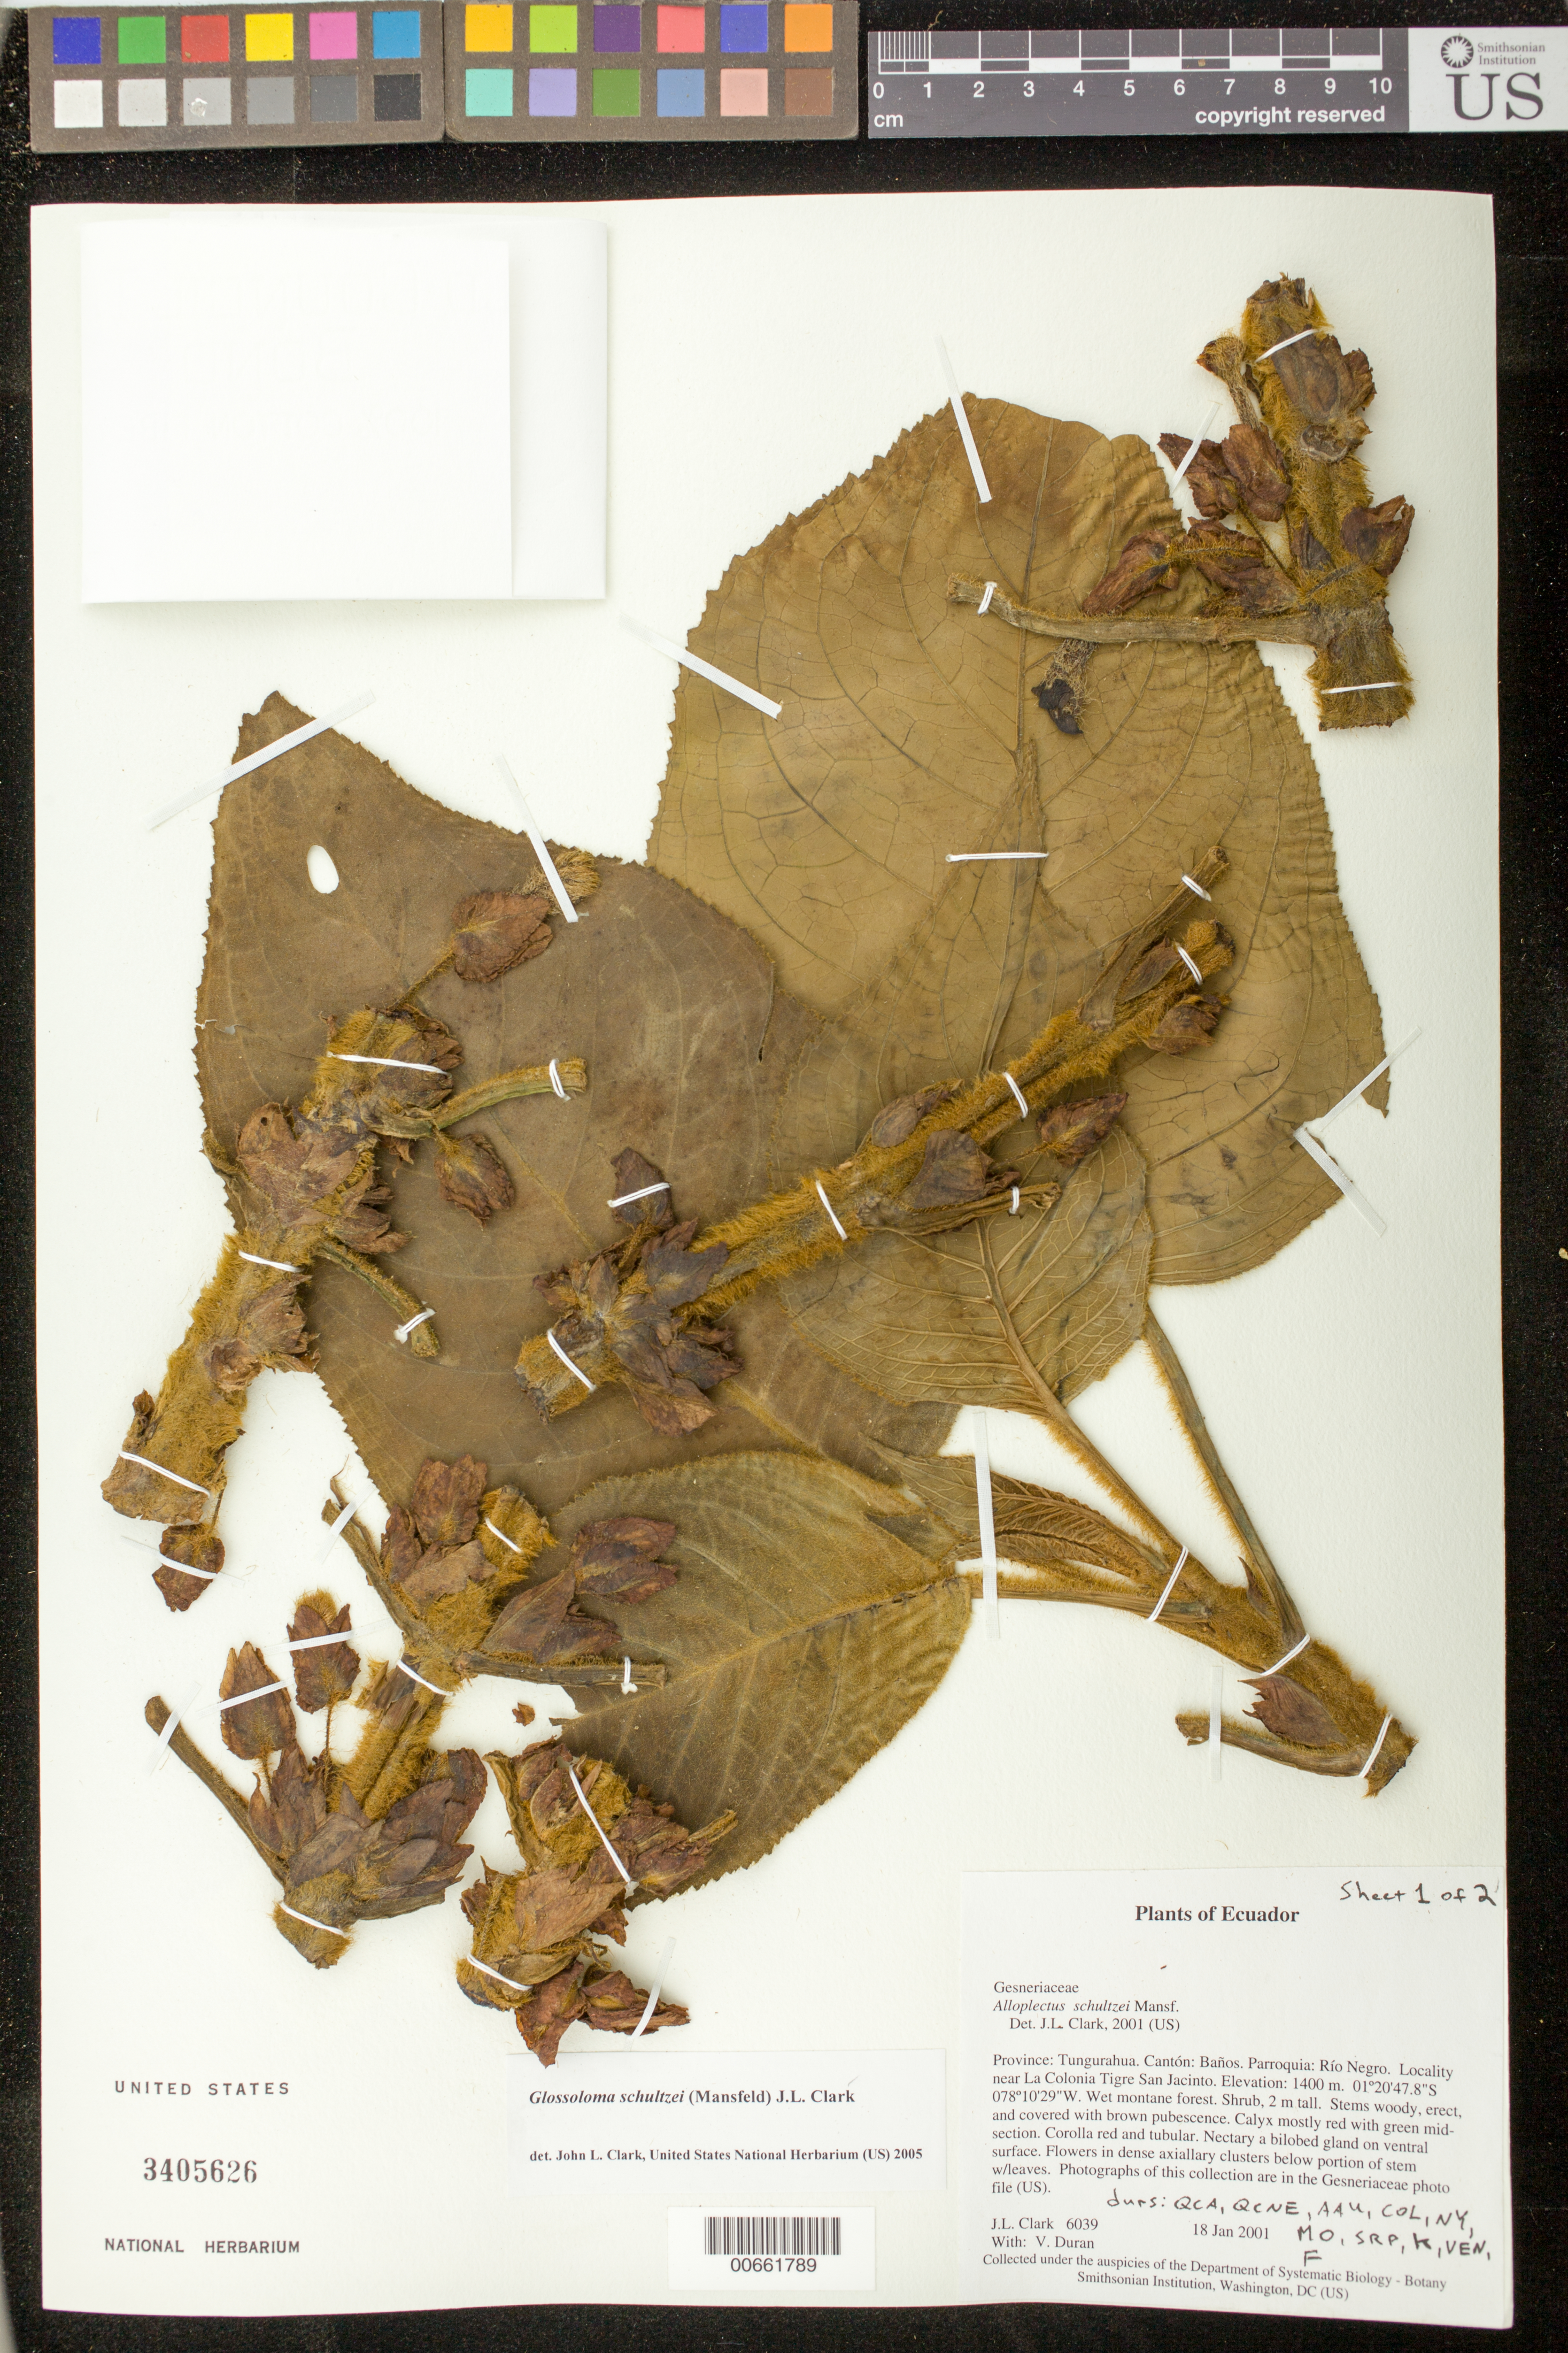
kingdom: Plantae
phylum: Tracheophyta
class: Magnoliopsida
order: Lamiales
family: Gesneriaceae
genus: Glossoloma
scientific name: Glossoloma schultzei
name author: (Mansf.) J.L. Clark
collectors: J. L. Clark & V. Duran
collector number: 6039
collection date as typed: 18 Jan 2001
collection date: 2001-01-18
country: Ecuador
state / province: Tungurahua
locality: Cantón: Baños. Parroquia: Río Negro. Locality near La Colonia Tigre San Jacinto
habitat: Wet montane forest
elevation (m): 1400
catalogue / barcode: US 3405626